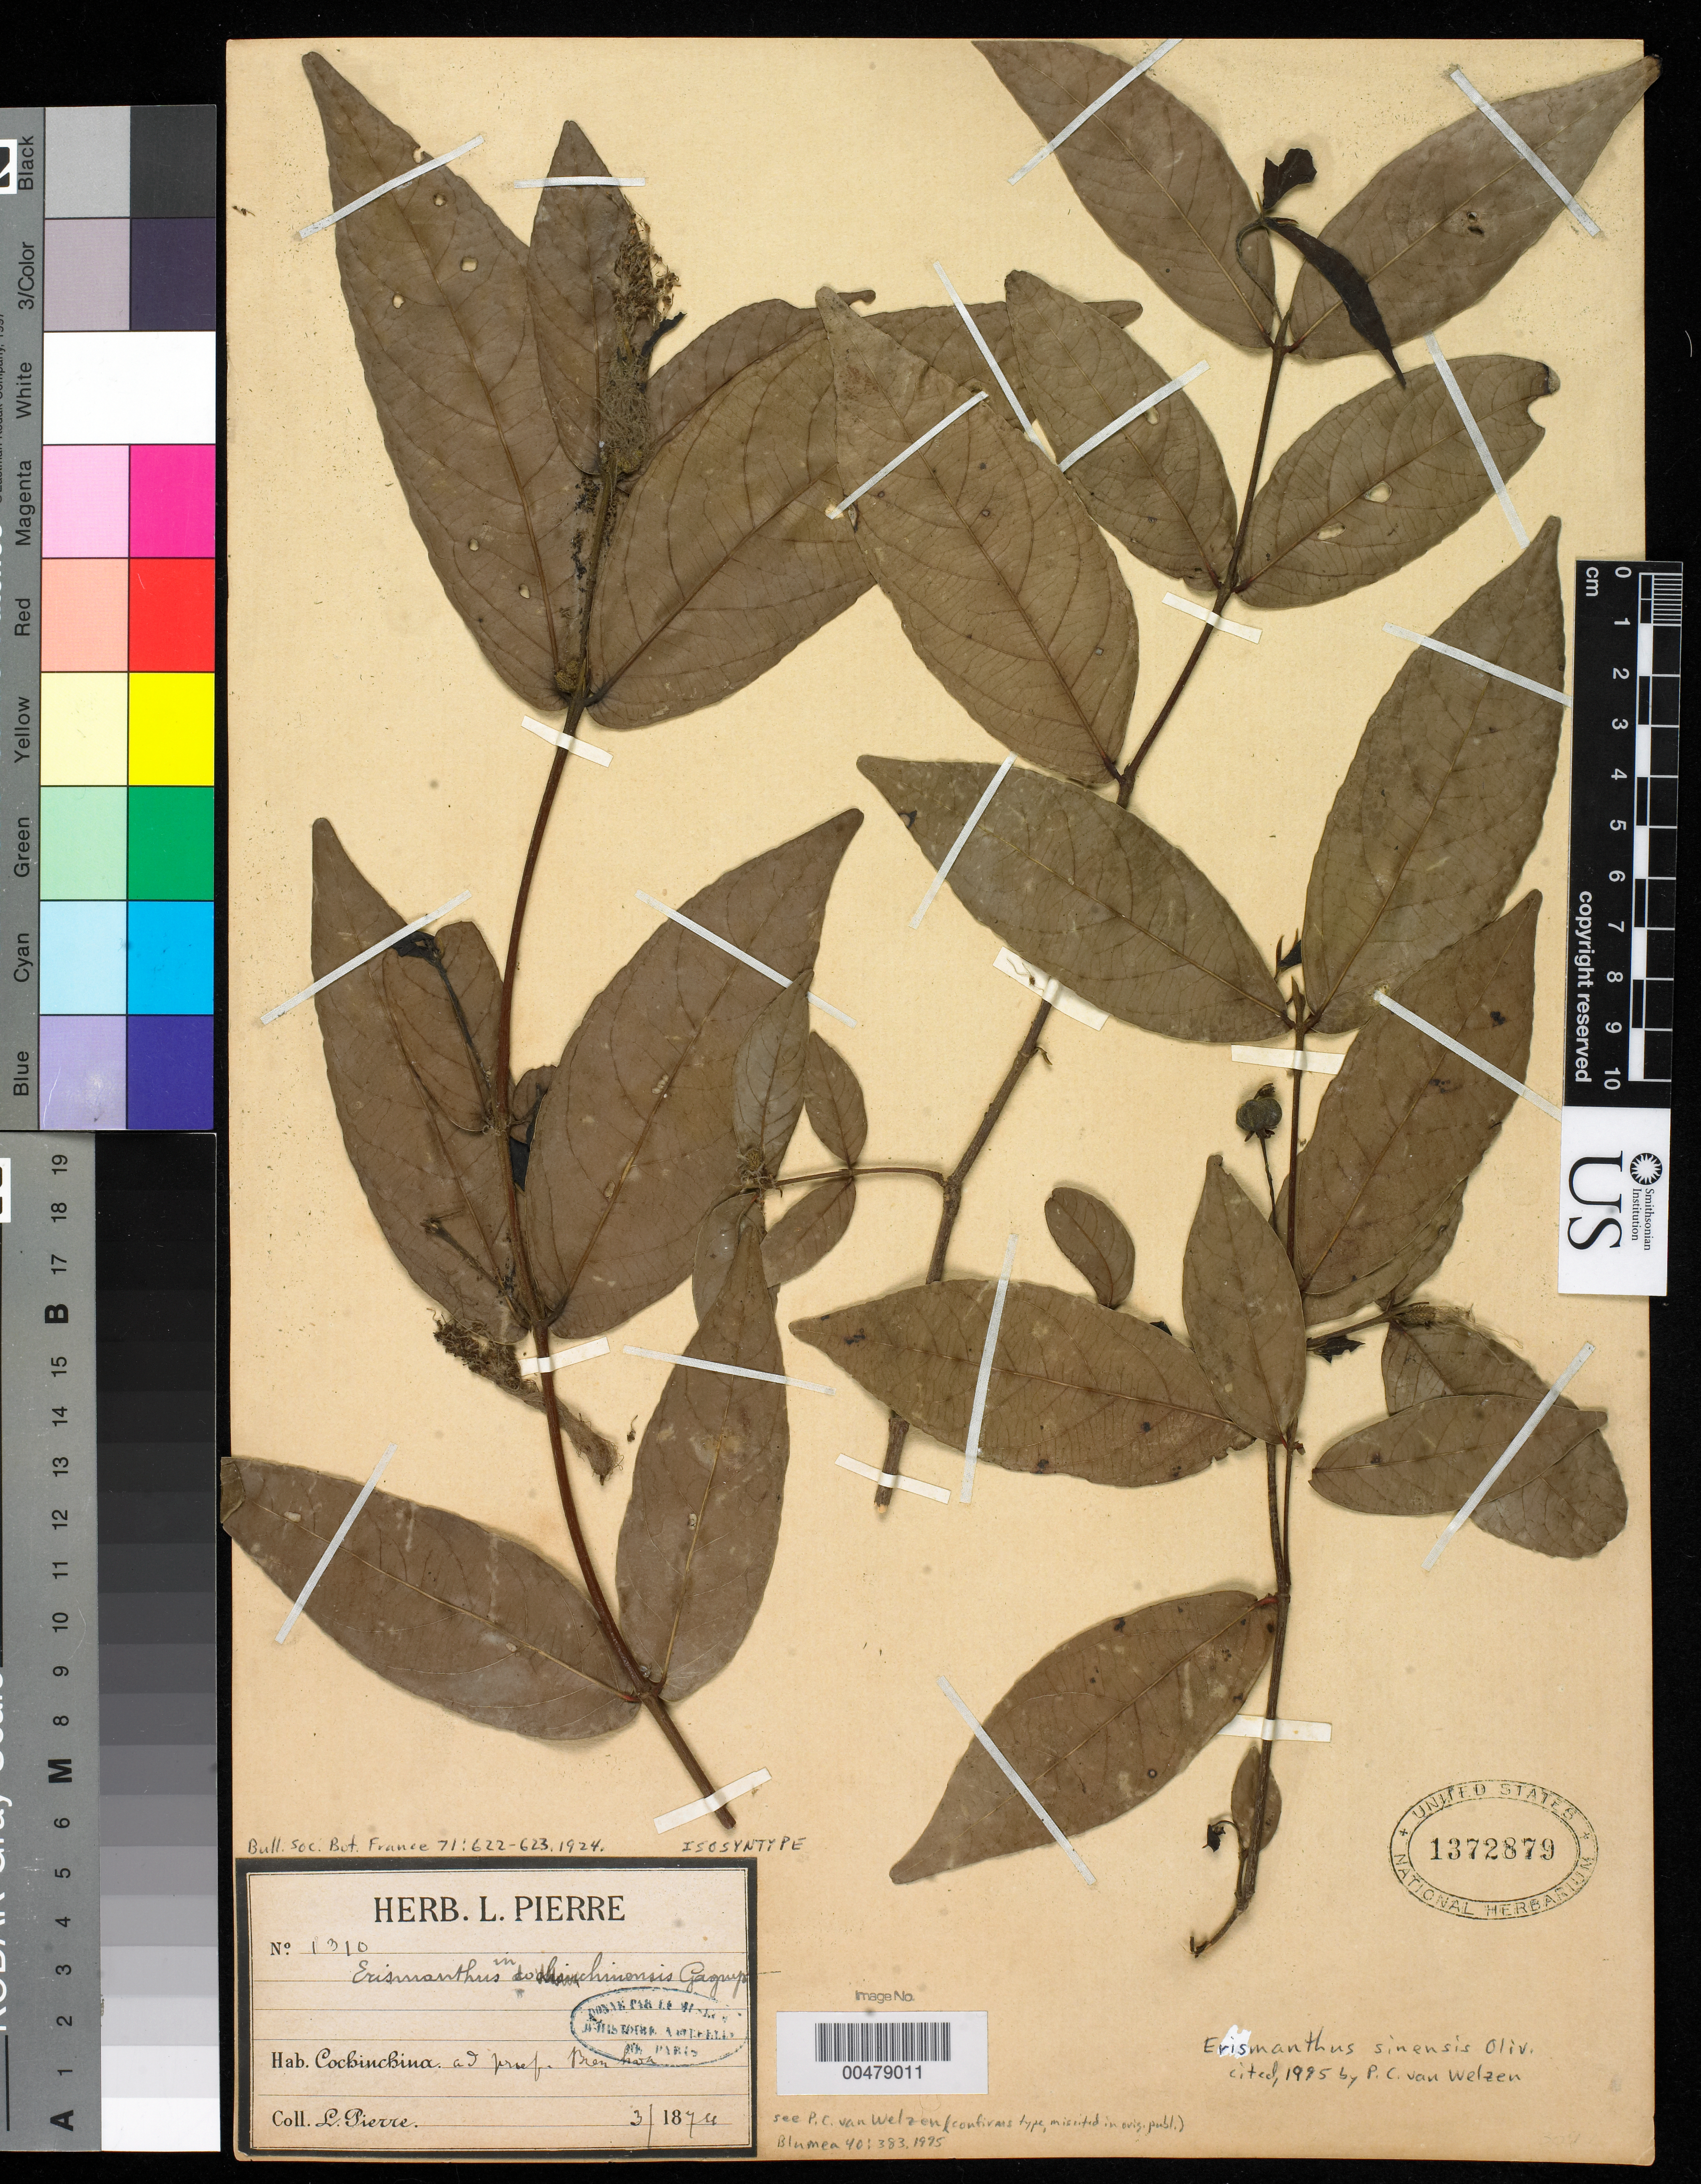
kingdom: Plantae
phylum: Tracheophyta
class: Magnoliopsida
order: Malpighiales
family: Euphorbiaceae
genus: Erismanthus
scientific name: Erismanthus indochinensis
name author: Gagnep.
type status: Isosyntype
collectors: J. Pierre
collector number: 1310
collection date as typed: Mar 1874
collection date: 1874-03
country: Vietnam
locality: Ad pref. Ben Hoa.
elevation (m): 1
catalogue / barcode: US 1372879